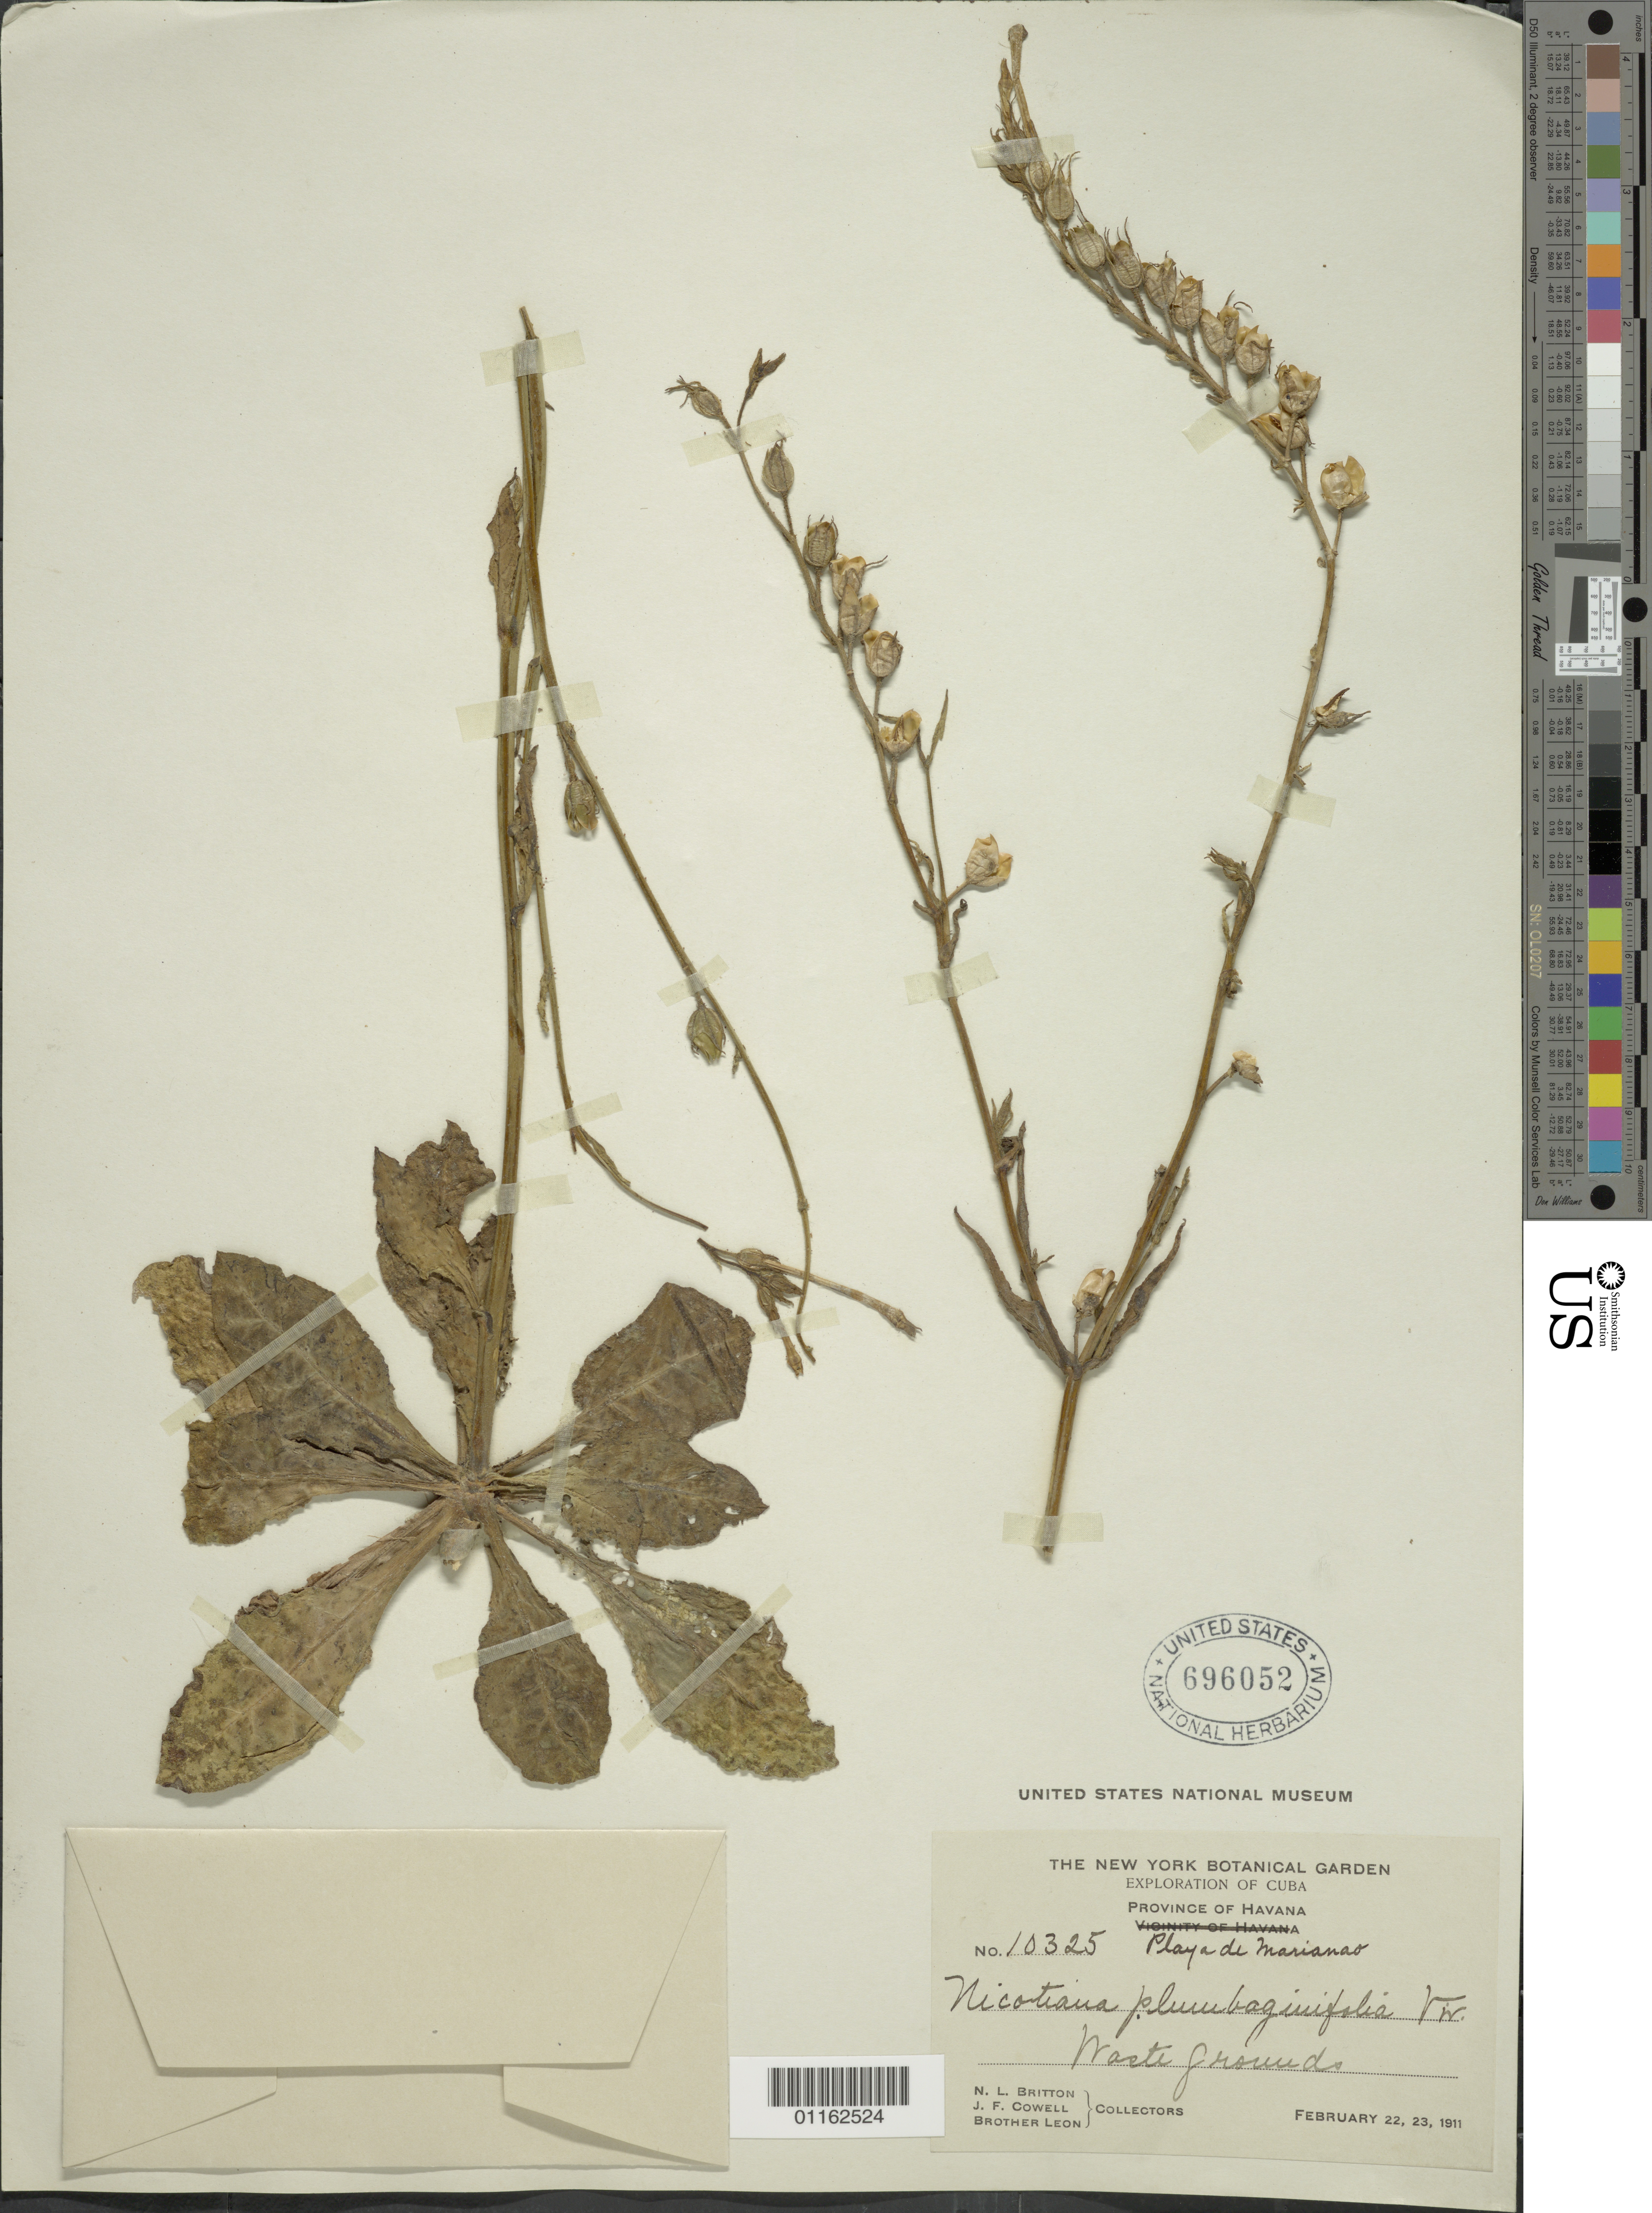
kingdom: Plantae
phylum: Tracheophyta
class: Magnoliopsida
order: Solanales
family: Solanaceae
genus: Nicotiana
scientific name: Nicotiana plumbaginifolia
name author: Viv.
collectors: N. Britton, J. F. Cowell & Bro. León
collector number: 10325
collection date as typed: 22 Feb 1911 and 23 Feb 1911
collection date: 1911-02-22,1911-02-23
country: Cuba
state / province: La Habana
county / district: Municipio Playa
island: Cuba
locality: Playa de Marianao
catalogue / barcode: US 696052